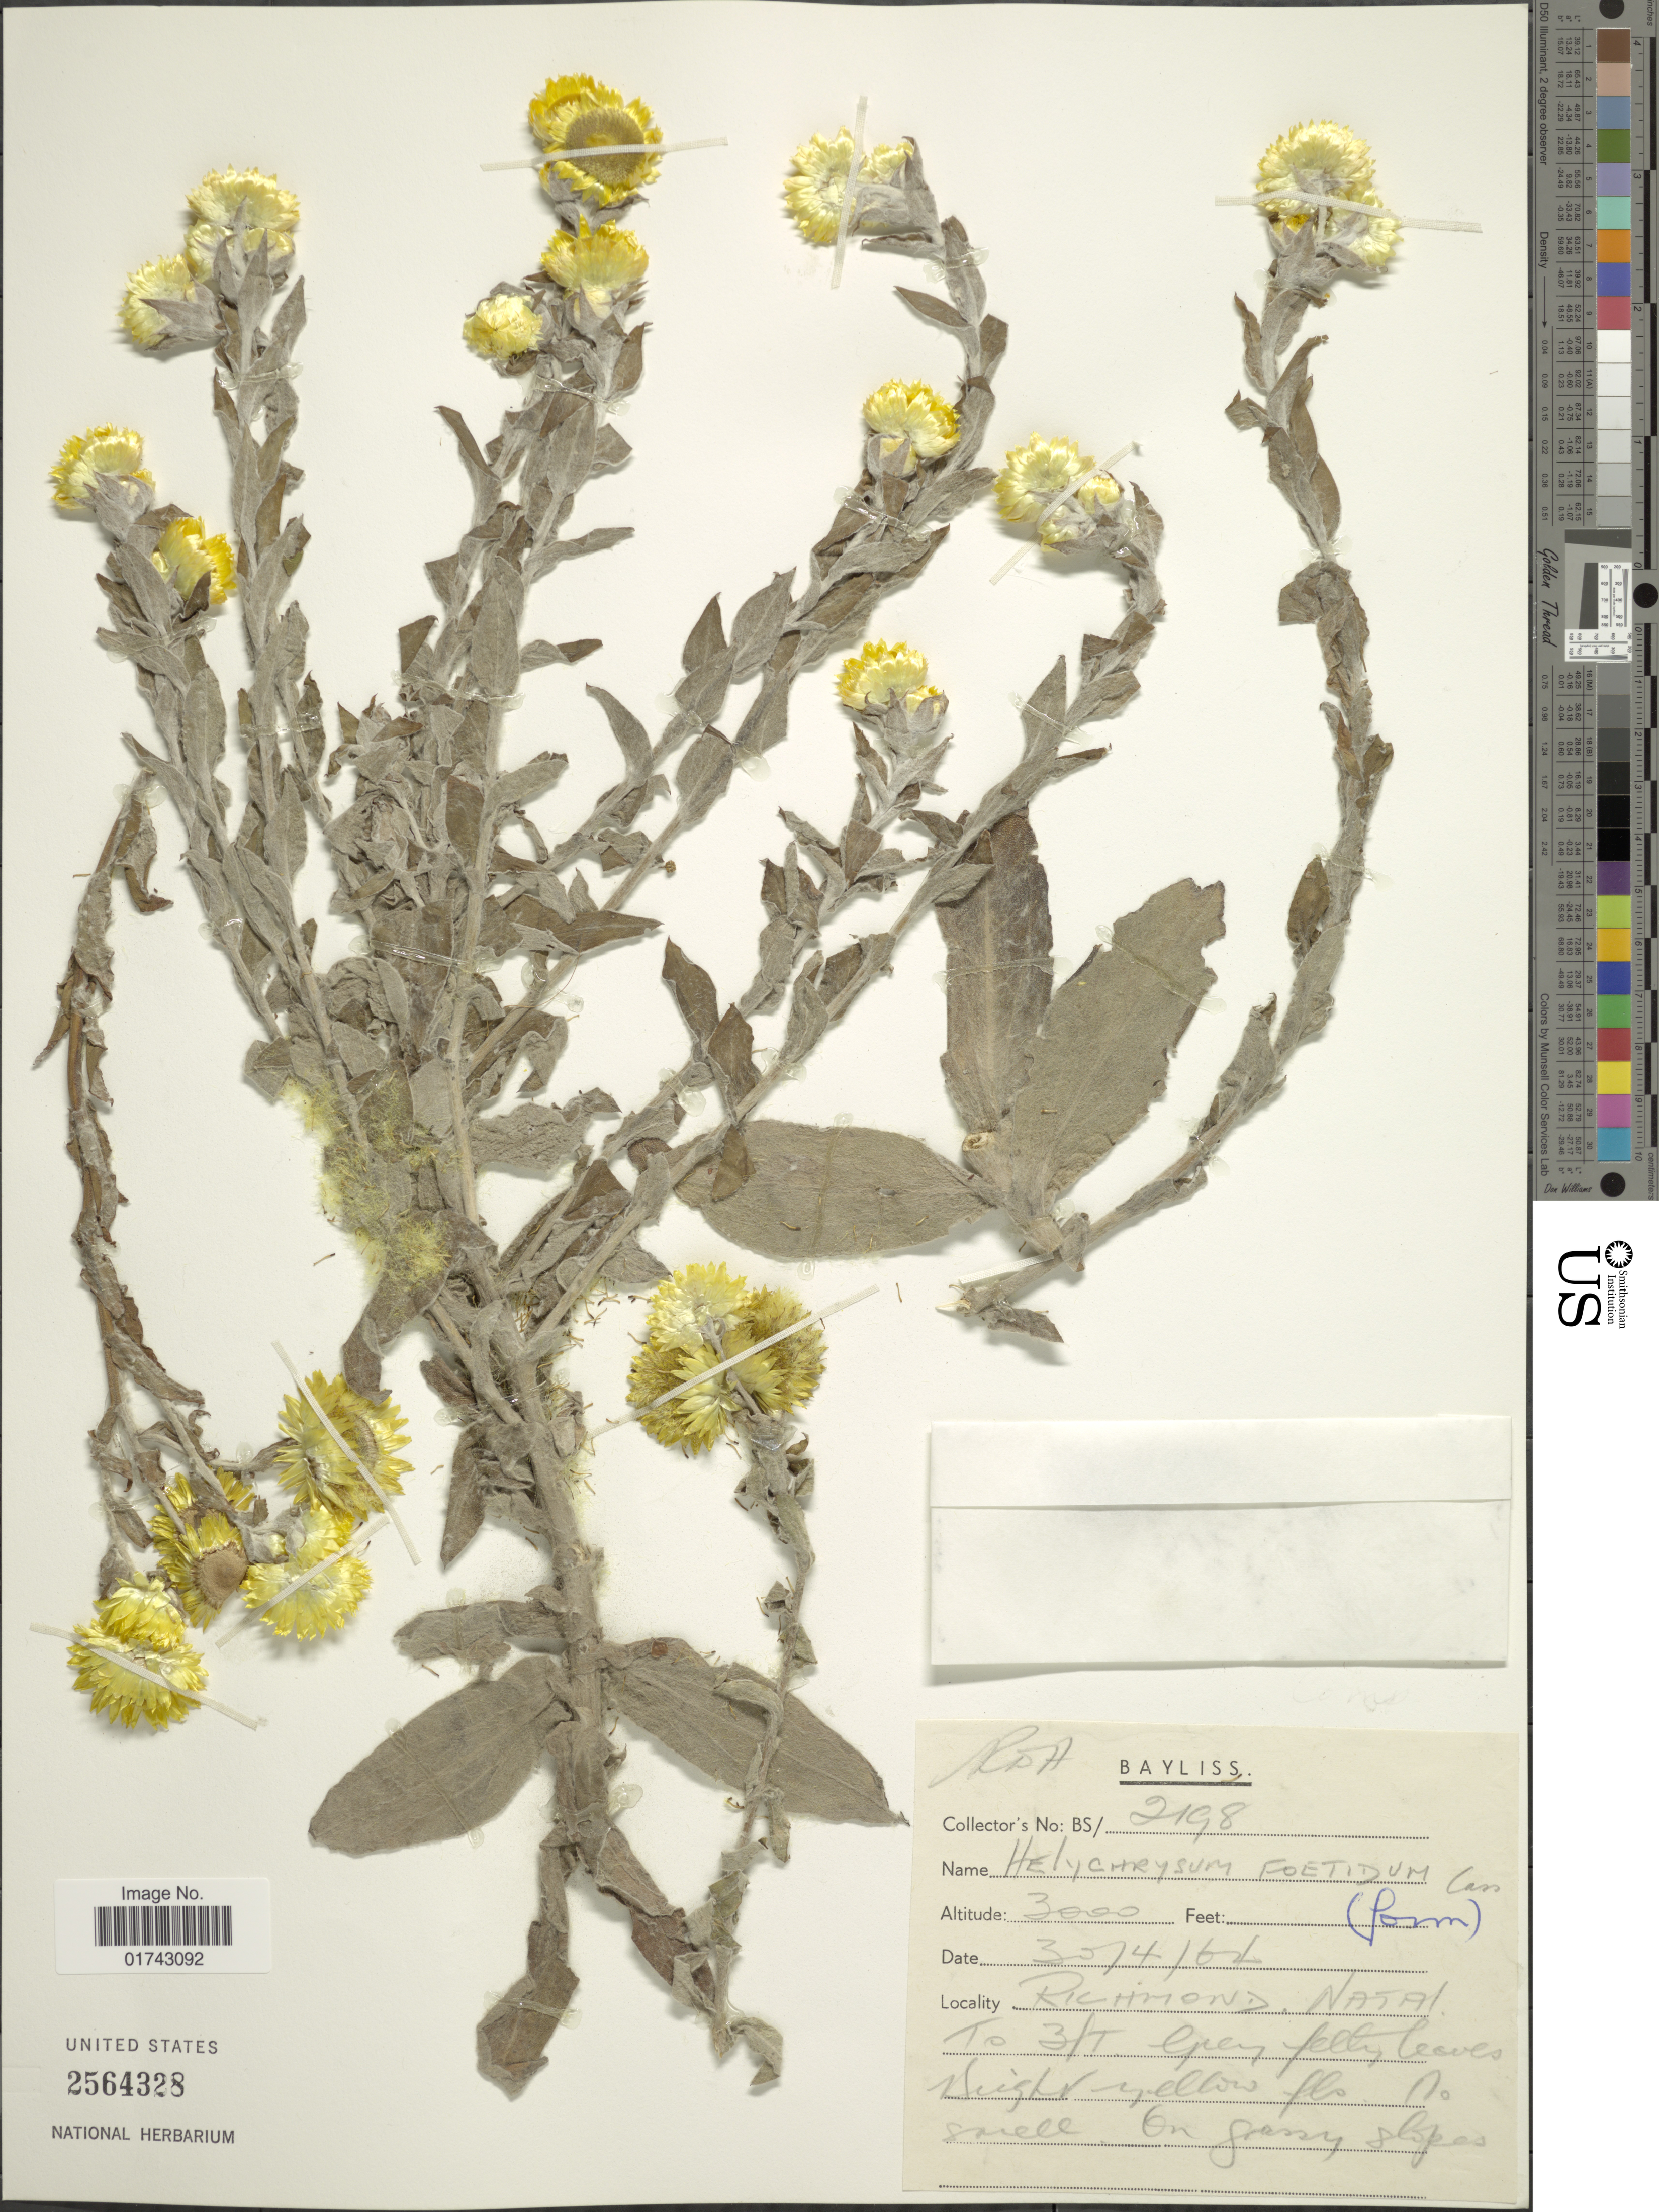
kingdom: Plantae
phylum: Tracheophyta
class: Magnoliopsida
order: Asterales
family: Asteraceae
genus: Helichrysum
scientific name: Helichrysum foetidum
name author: (L.) Moench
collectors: R. Bayliss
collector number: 2198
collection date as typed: Transcribed d/m/y: 30/4/64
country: South Africa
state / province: KwaZulu-Natal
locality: Richmond, Natal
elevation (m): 914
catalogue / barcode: US 3564328